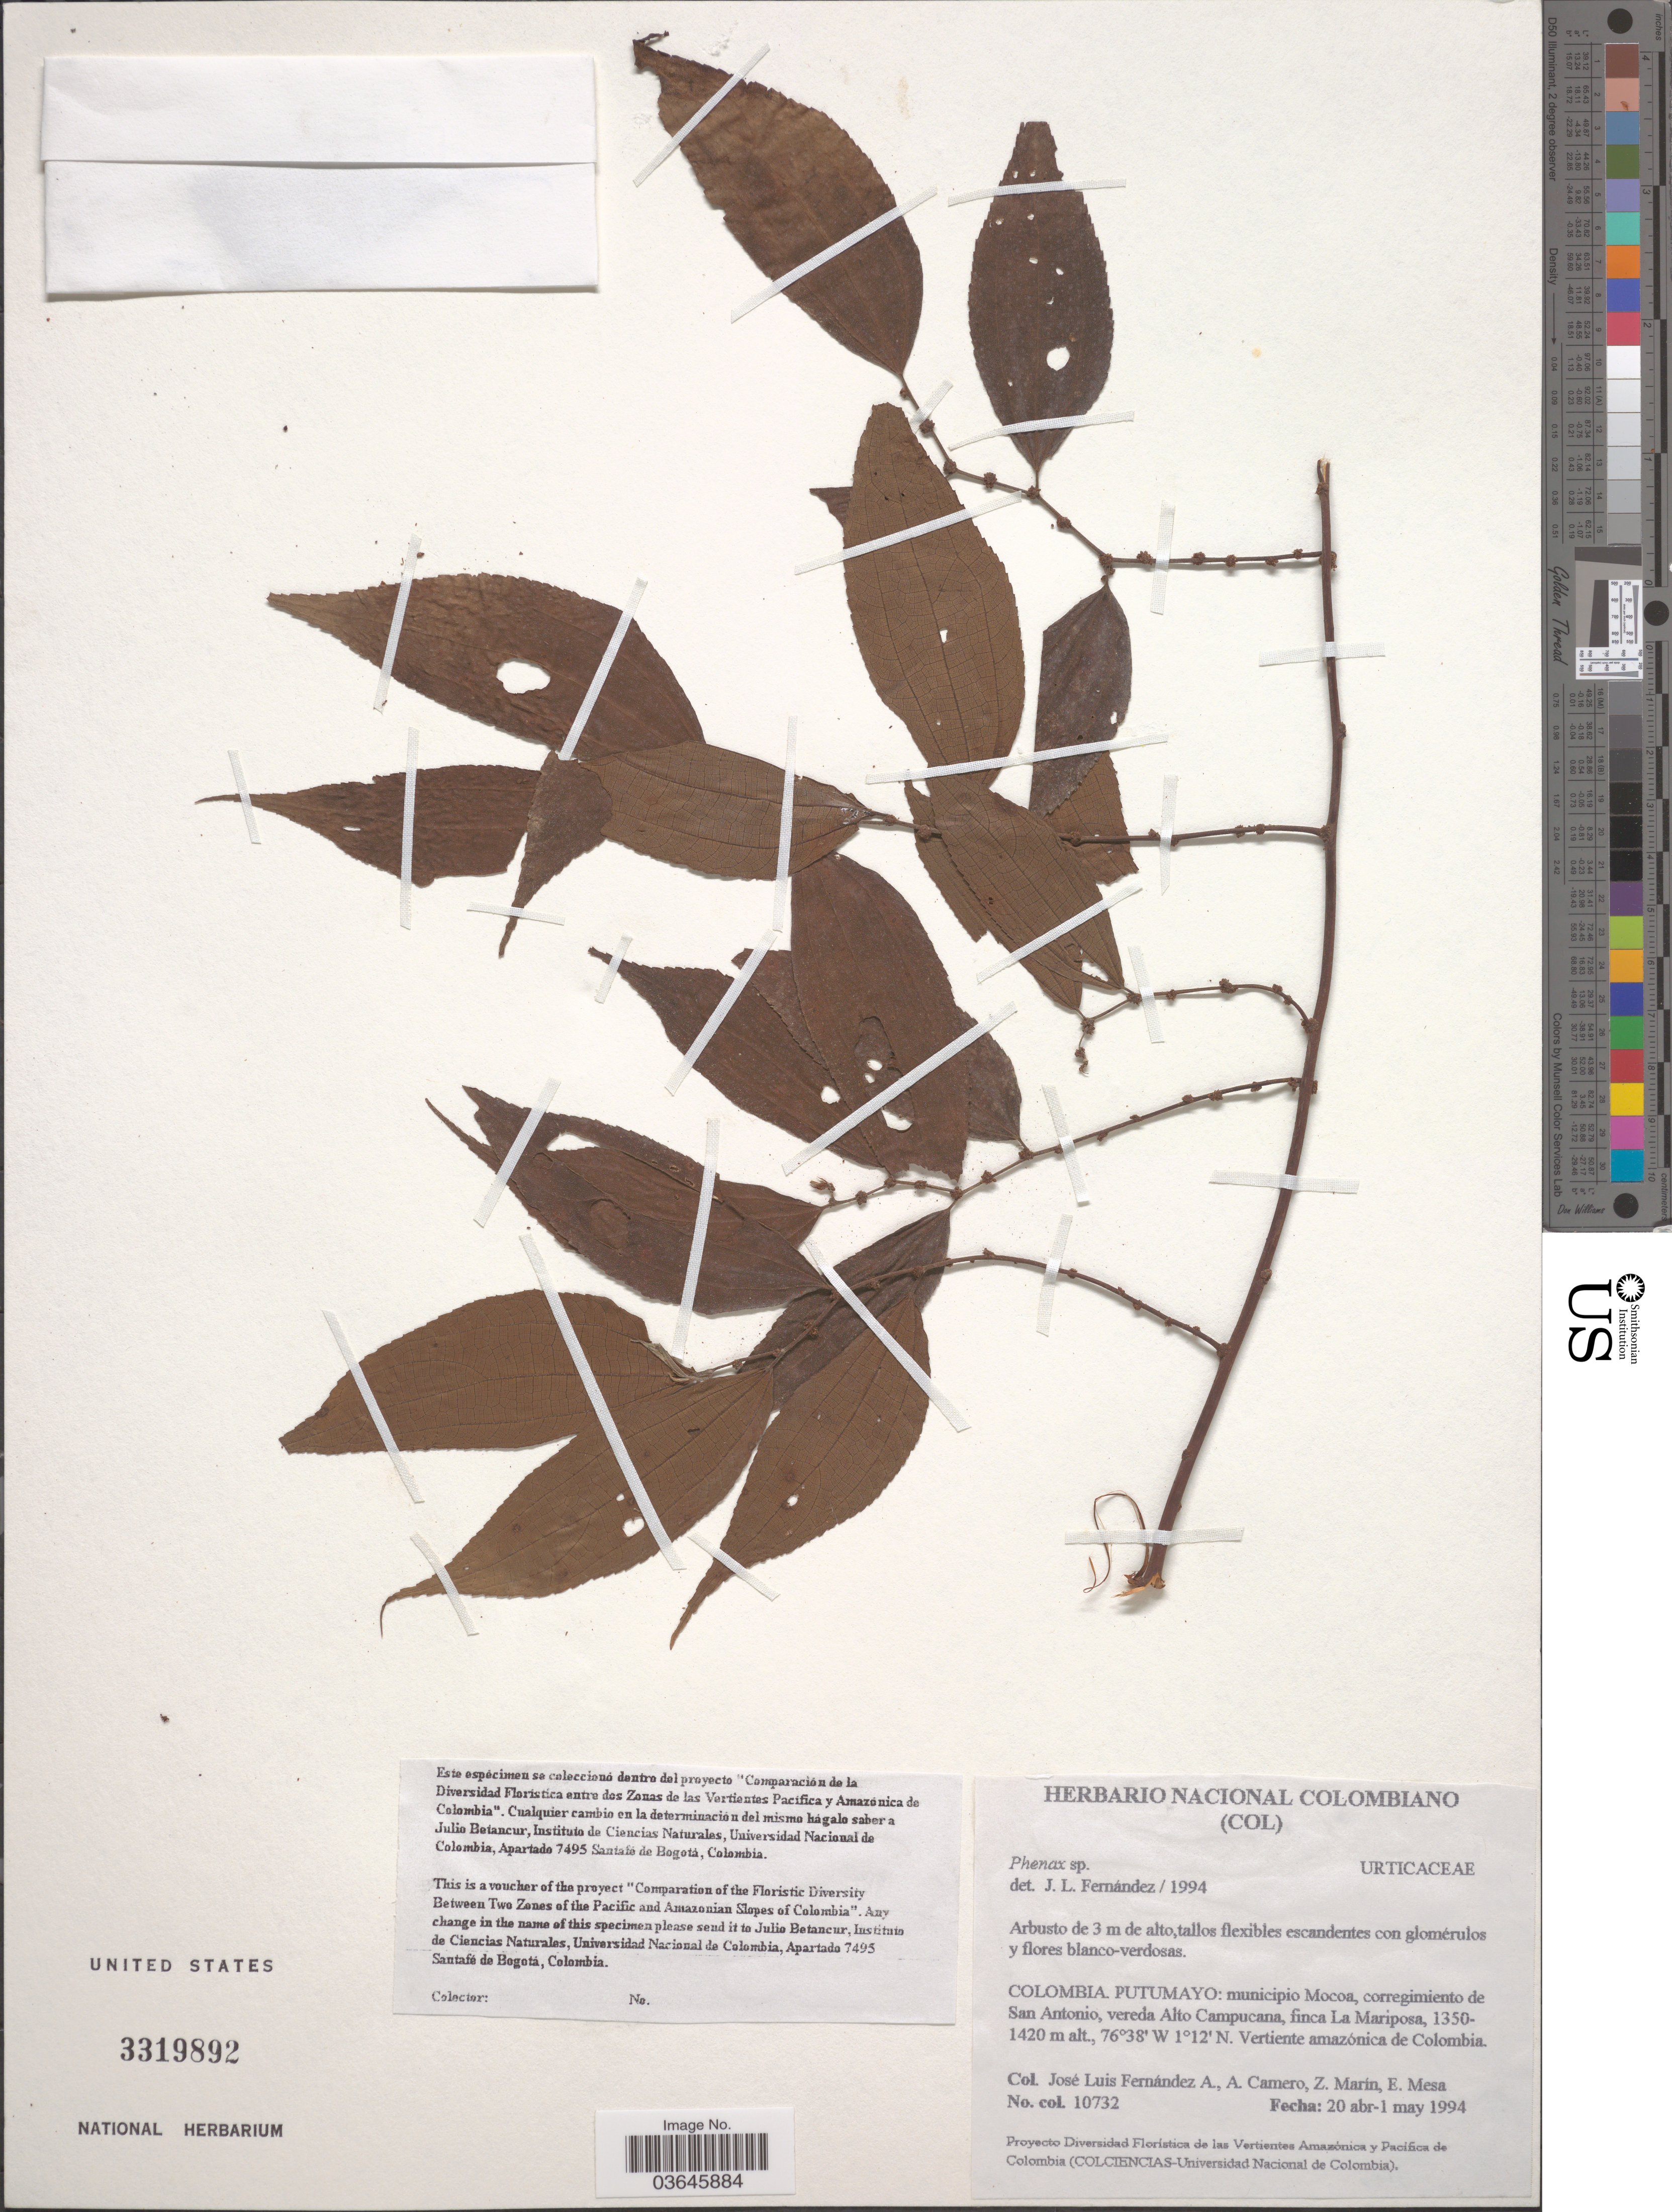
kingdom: Plantae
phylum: Tracheophyta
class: Magnoliopsida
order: Rosales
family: Urticaceae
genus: Phenax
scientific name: Phenax sp.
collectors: J. Fernández, A. A. Camero, Z. Marin & E. Mesa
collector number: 10732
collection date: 1944-04-20/1994-05-01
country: Colombia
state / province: Putumayo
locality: Municipio Mocoa, corregimiento de San Antonio, vereda Alto Campucana, finca La Mariposa. Vertiente amazónica de Columbia.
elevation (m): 1350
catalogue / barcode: US 3319892